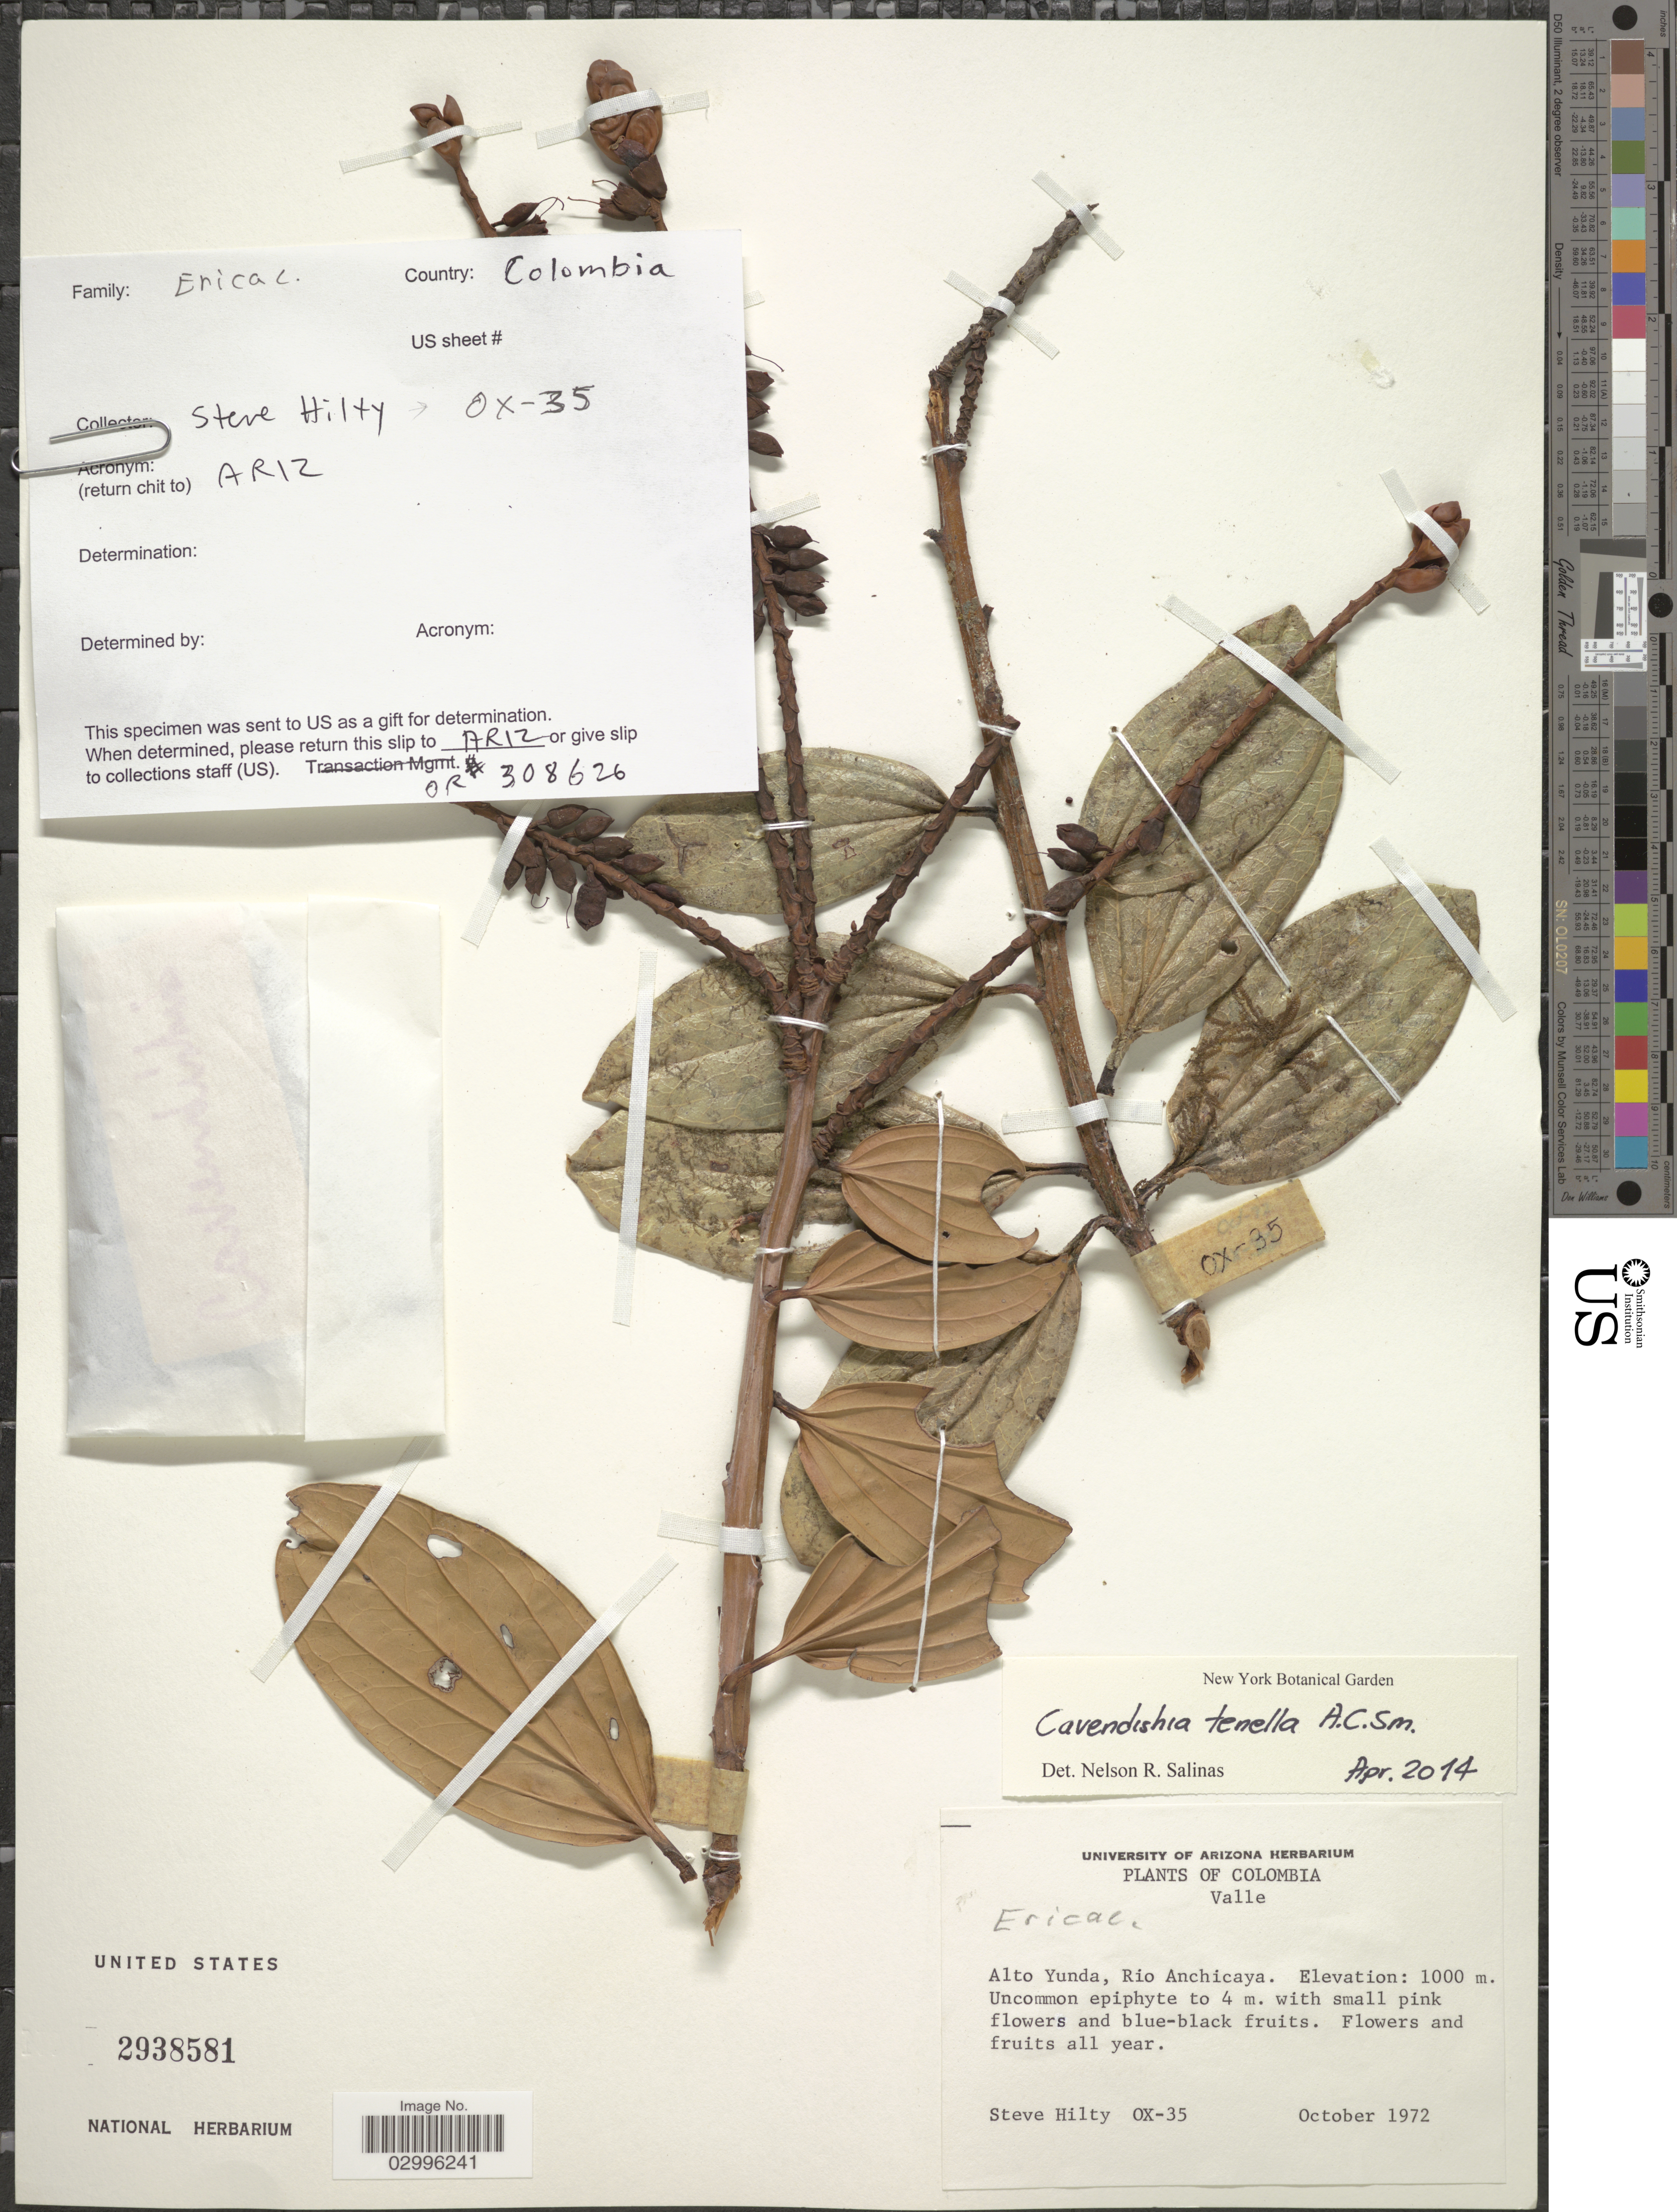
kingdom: Plantae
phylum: Tracheophyta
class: Magnoliopsida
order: Ericales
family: Ericaceae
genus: Cavendishia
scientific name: Cavendishia tenella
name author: A.C. Sm.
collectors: S. Hilty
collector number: OX-35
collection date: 1972-10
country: Colombia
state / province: Valle del Cauca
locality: Valle. Alto Yunda, Rio Anchicaya.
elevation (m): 1000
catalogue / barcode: US 2938581